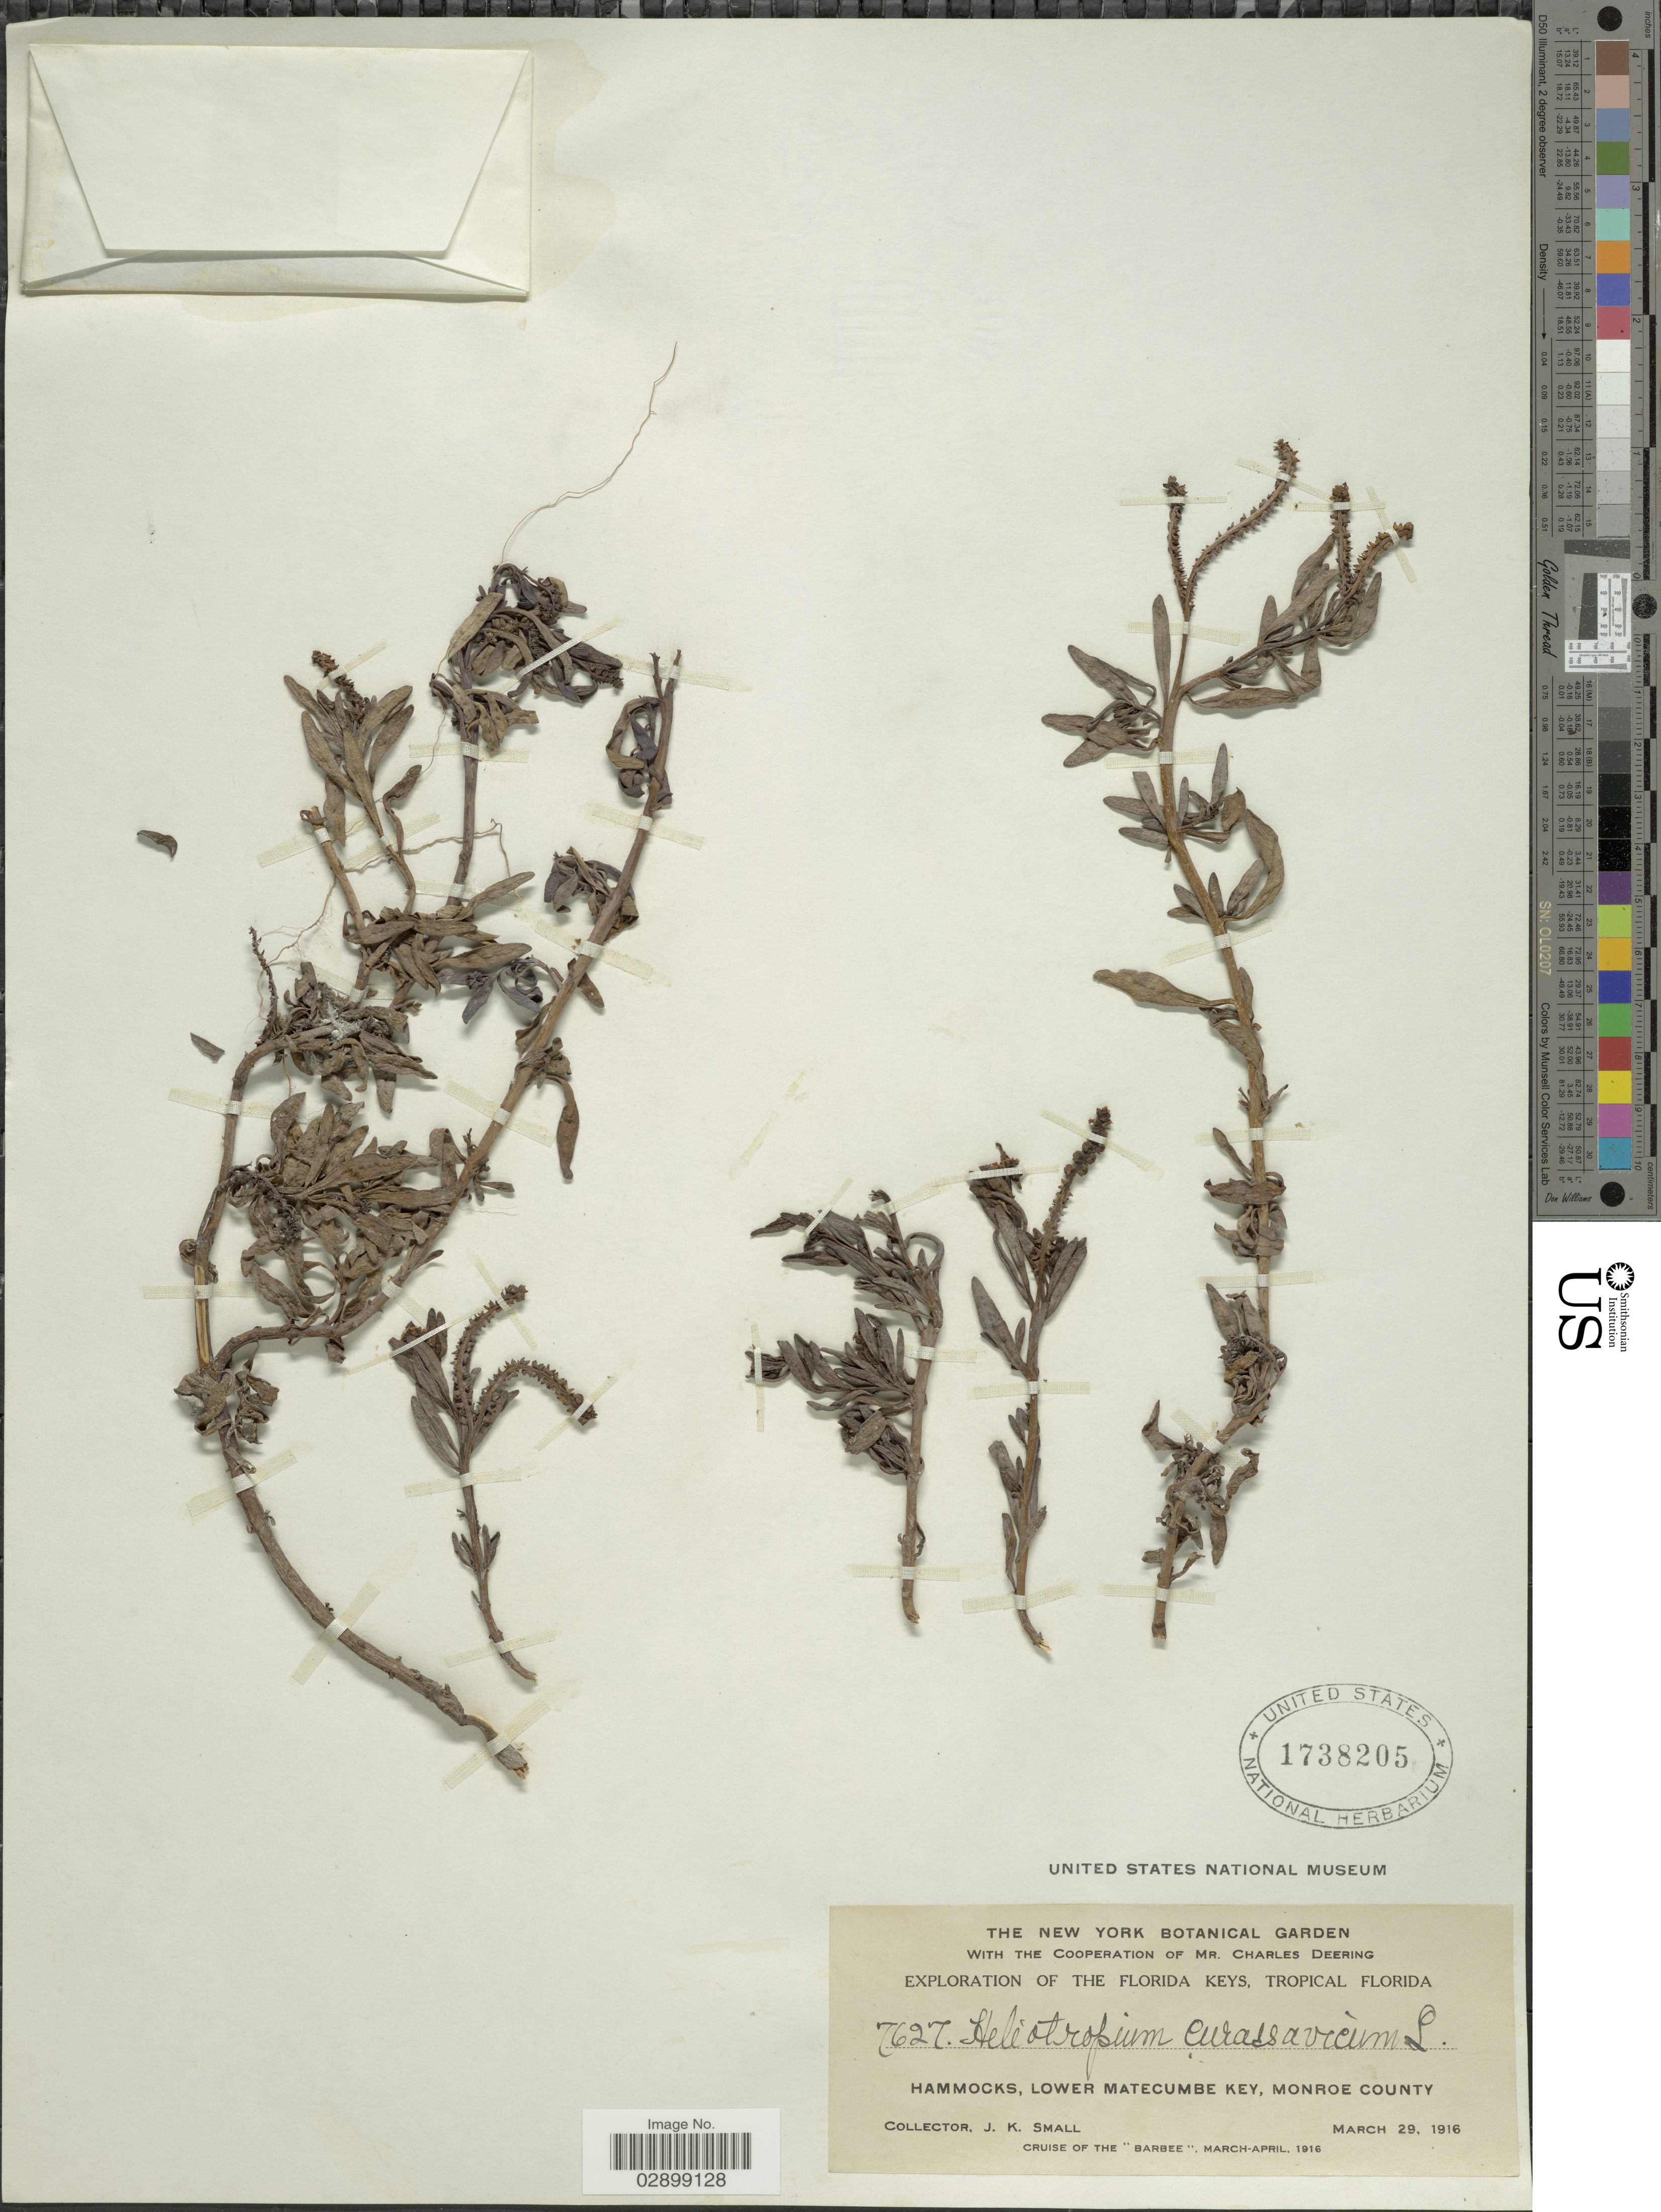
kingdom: Plantae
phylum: Tracheophyta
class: Magnoliopsida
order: Boraginales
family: Heliotropiaceae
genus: Heliotropium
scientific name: Heliotropium curassavicum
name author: L.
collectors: J. K. Small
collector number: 7627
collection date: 1916-03-29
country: United States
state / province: Florida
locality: Florida Keys, Tropical Florida. Hammocks, Lower Matecumbe Key, Monroe County.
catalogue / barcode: US 1738205